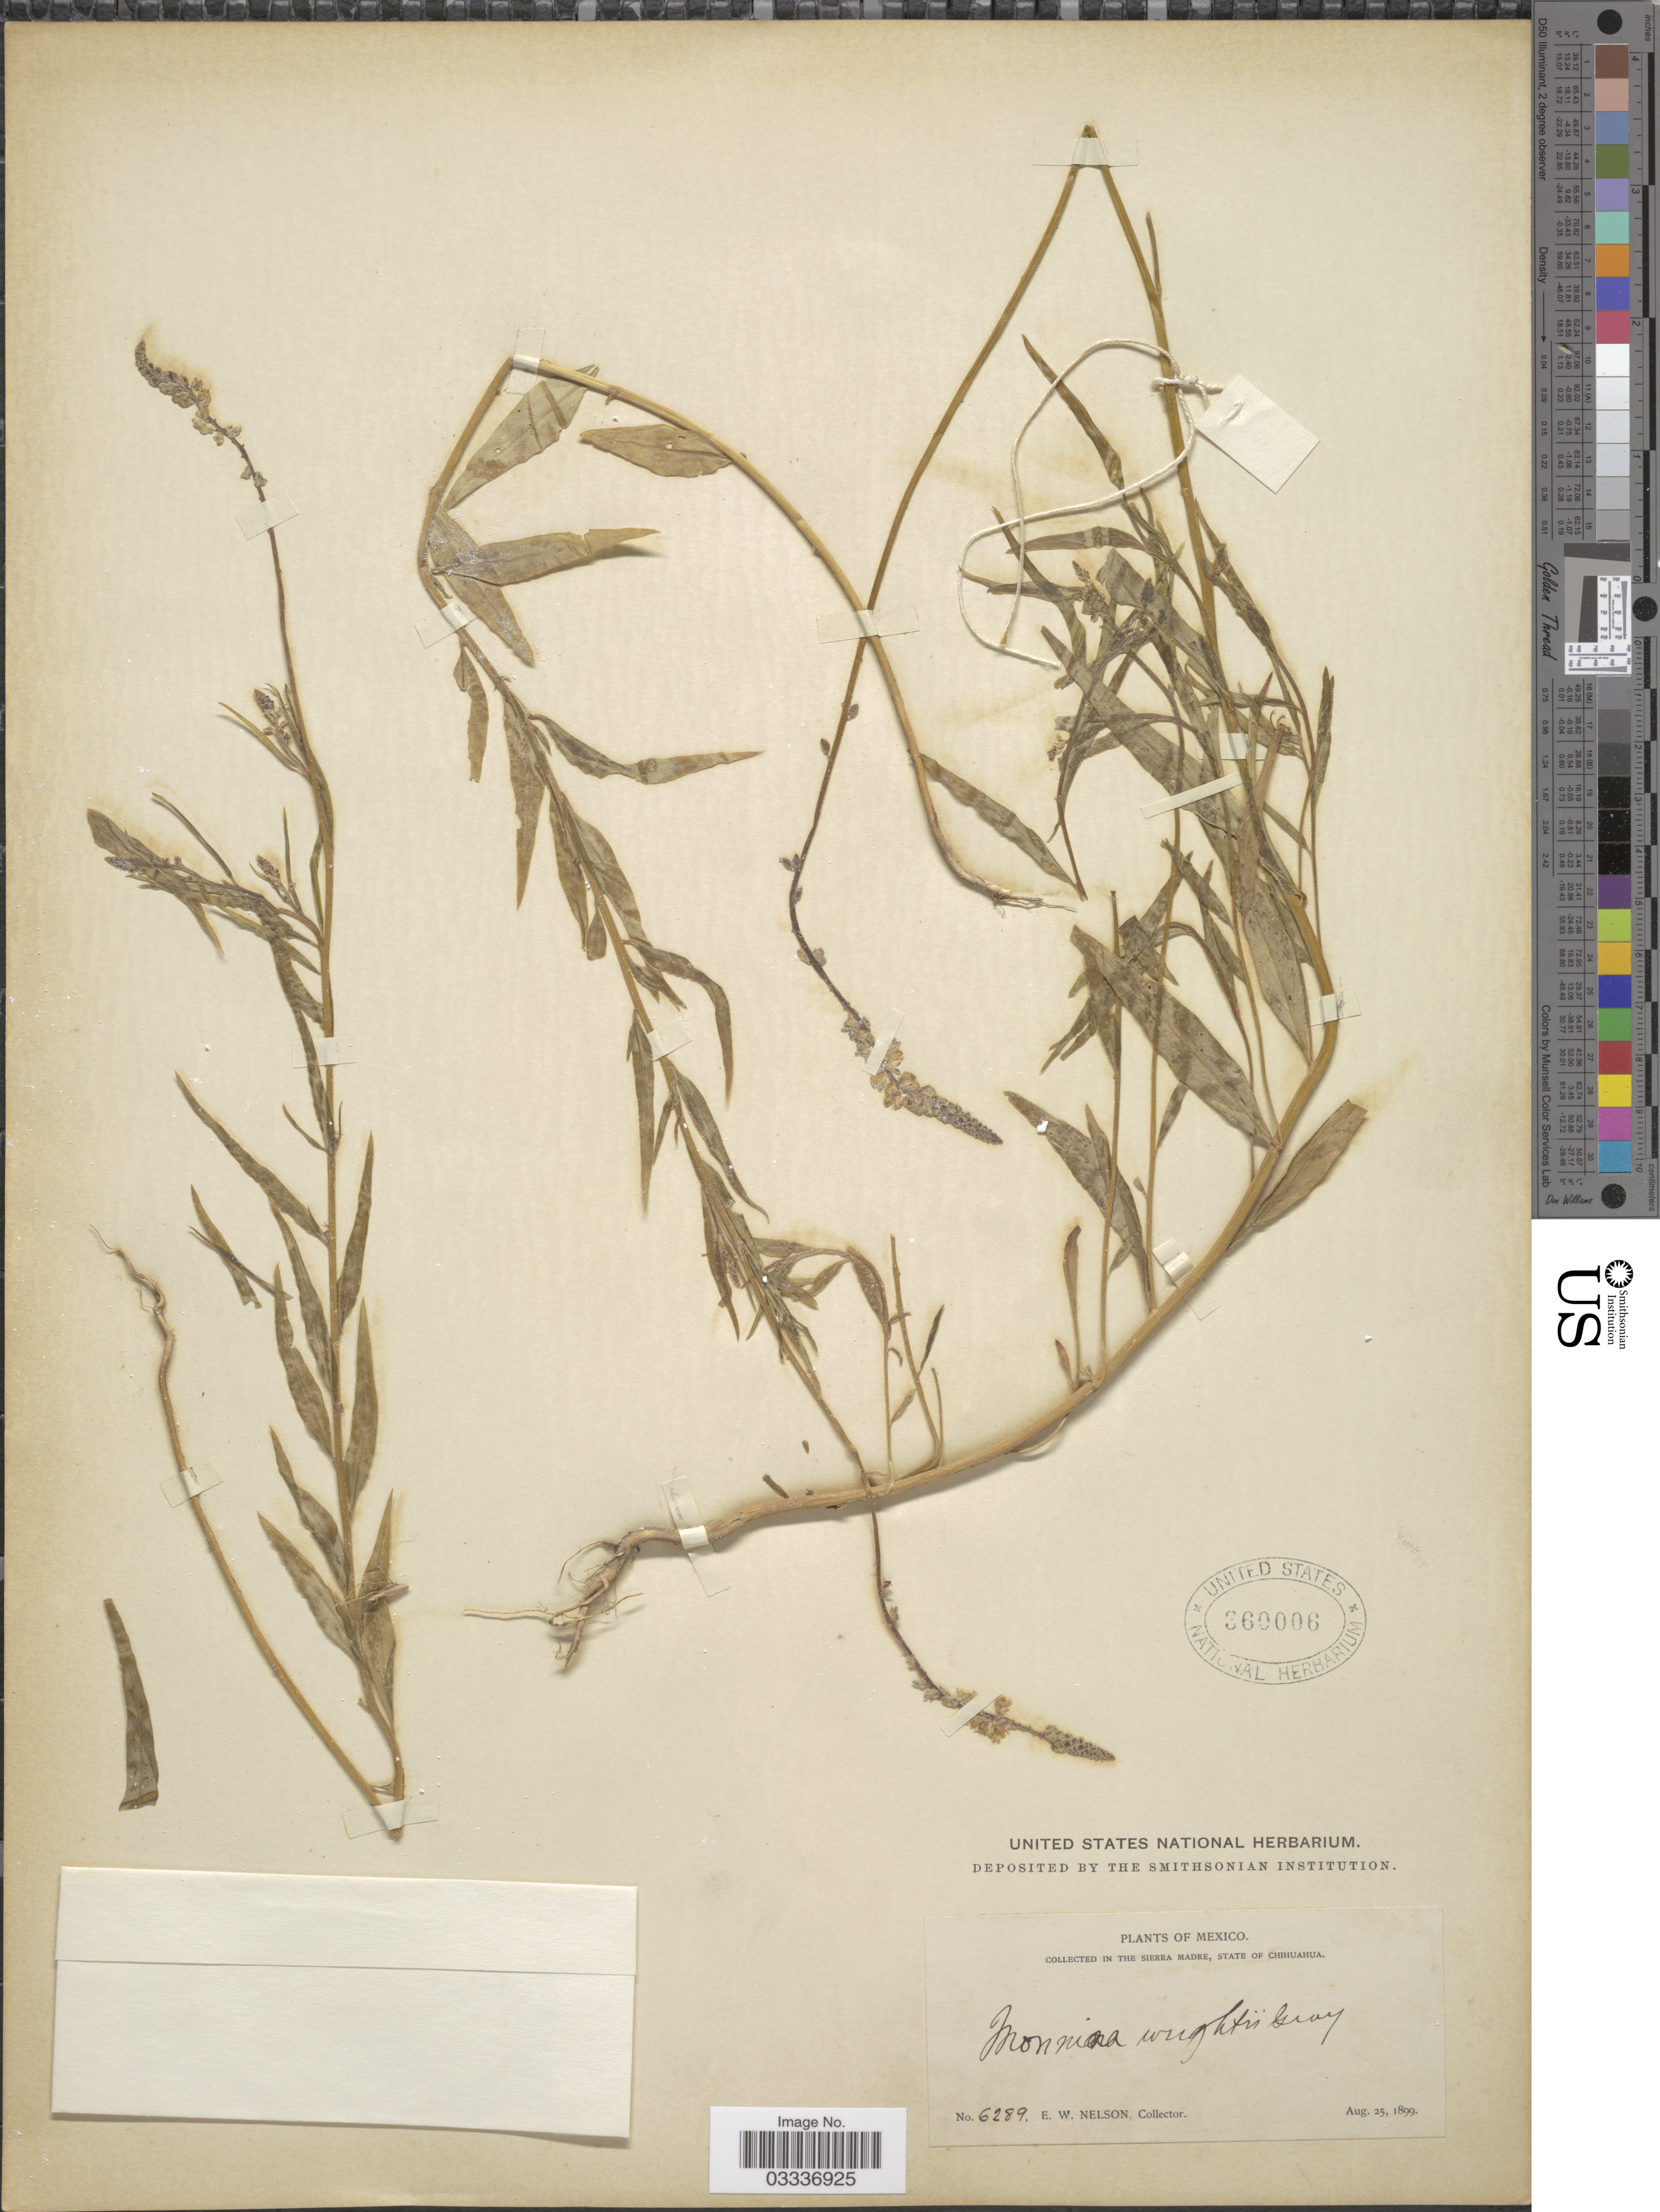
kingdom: Plantae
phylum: Tracheophyta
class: Magnoliopsida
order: Fabales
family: Polygalaceae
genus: Monnina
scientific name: Monnina wrightii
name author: A. Gray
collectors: E. W. Nelson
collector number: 6289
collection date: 1899-08-25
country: Mexico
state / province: Chihuahua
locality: The Sierra Madre.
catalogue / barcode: US 360006